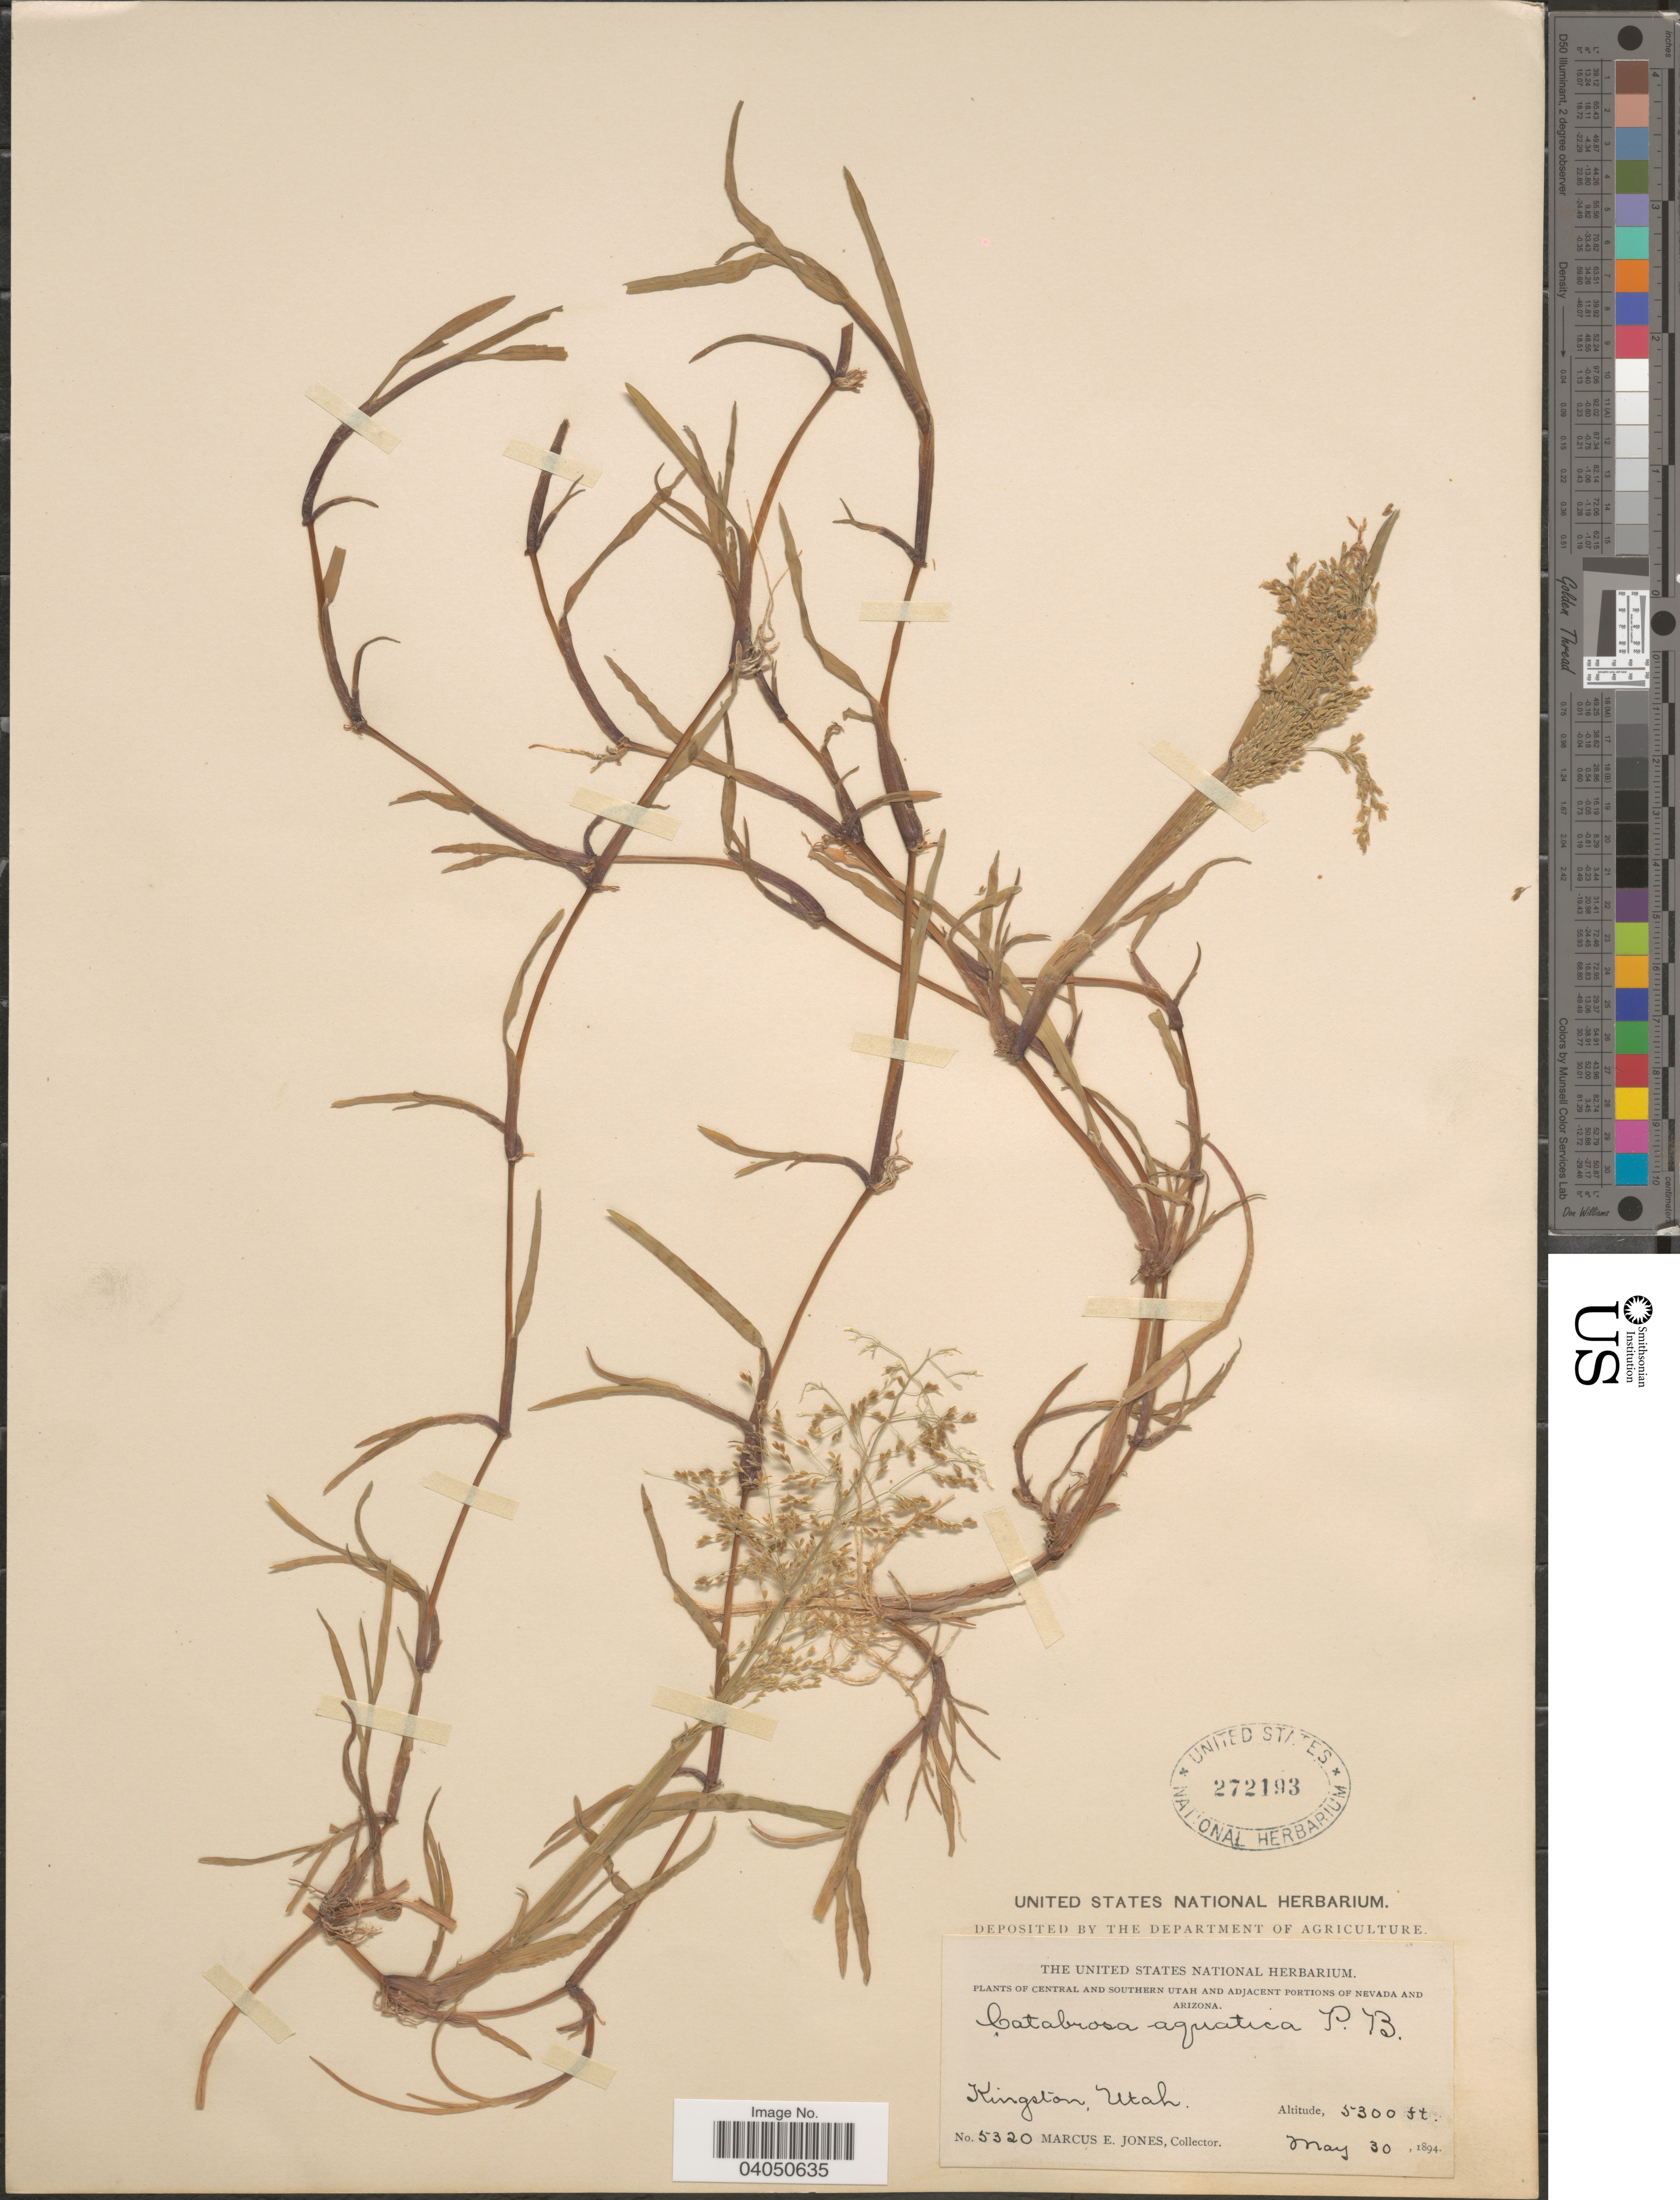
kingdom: Plantae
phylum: Tracheophyta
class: Liliopsida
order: Poales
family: Poaceae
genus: Catabrosa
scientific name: Catabrosa aquatica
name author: (L.) P. Beauv.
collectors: M. E. Jones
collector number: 5320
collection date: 1894-05-30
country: United States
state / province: Utah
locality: Central and Southern Utah. Kingston.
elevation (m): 1615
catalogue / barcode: US 272193